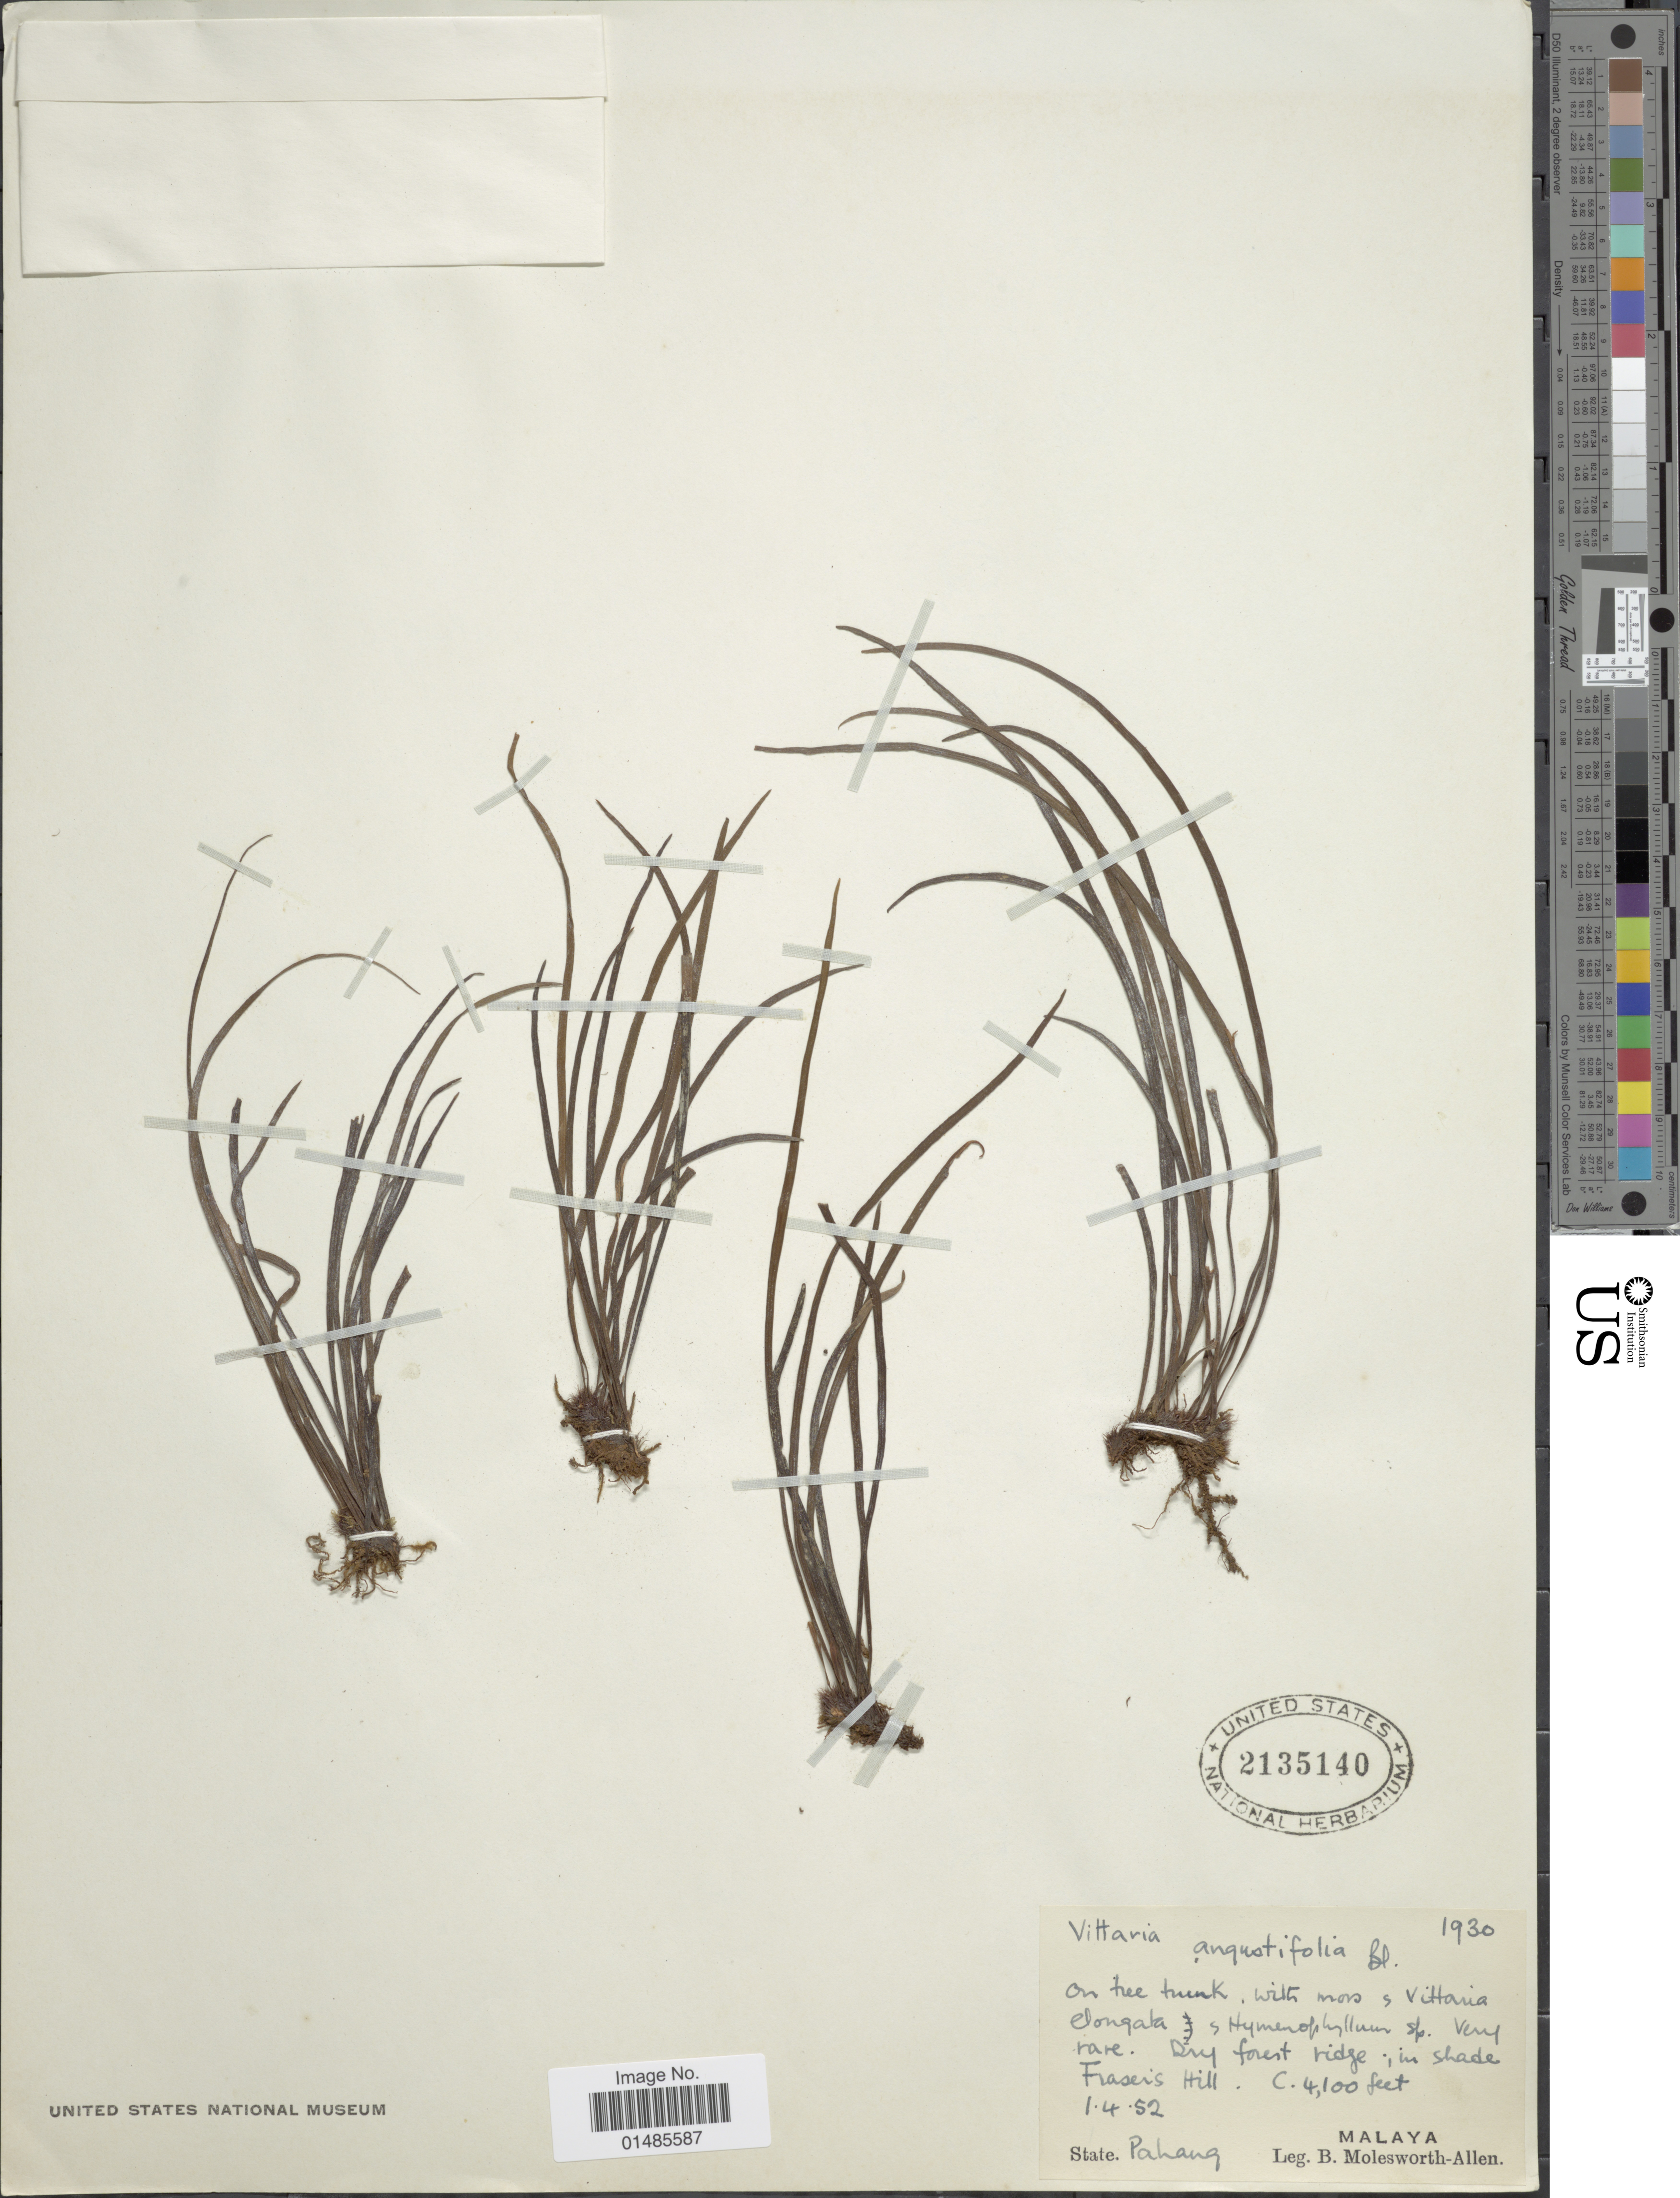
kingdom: Plantae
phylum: Tracheophyta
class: Polypodiopsida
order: Polypodiales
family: Pteridaceae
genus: Haplopteris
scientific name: Haplopteris angustifolia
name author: (Blume) E.H. Crane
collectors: B. E. G. Molesworth-Allen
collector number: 1930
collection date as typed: Transcribed d/m/y: 1/4/52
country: Malaysia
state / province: Pahang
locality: In shade Fraser's Hill. Malaya.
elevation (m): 1250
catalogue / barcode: US 2135140